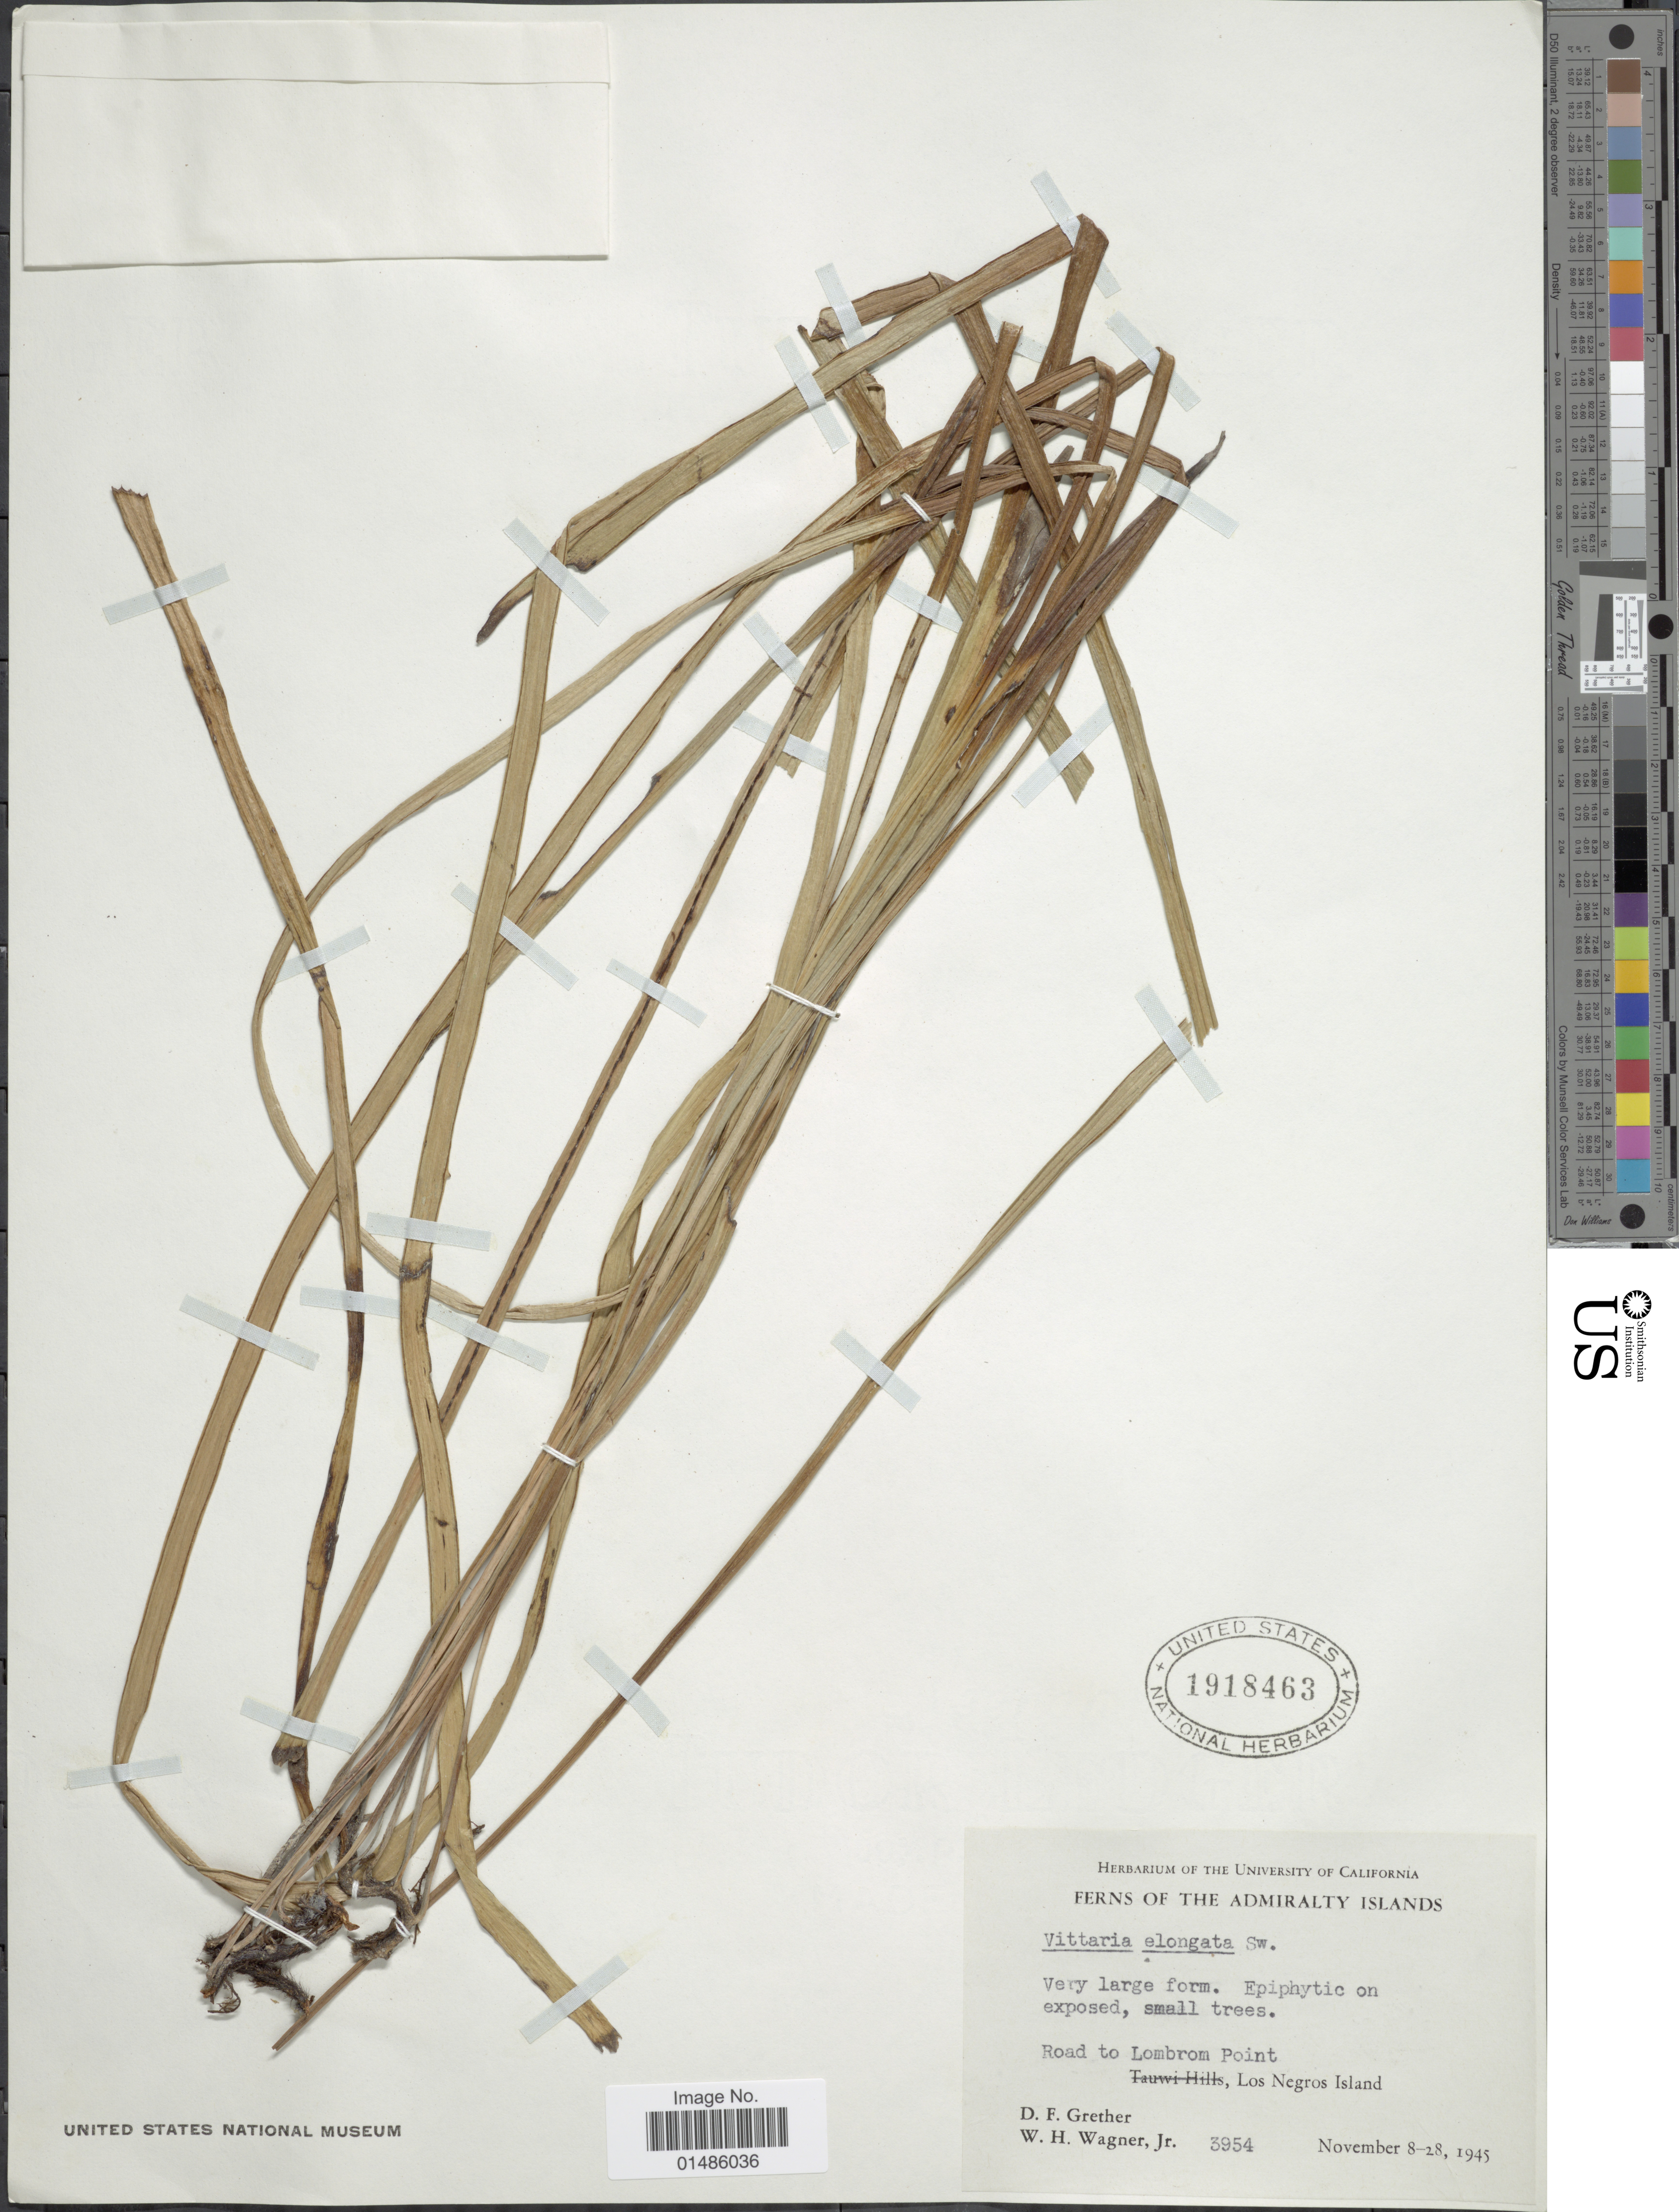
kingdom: Plantae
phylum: Tracheophyta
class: Polypodiopsida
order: Polypodiales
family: Pteridaceae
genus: Haplopteris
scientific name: Haplopteris elongata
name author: (Sw.) Crane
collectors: D. F. Grether & W. H. Wagner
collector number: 3954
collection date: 1945-11-08/1945-11-28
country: Papua New Guinea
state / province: Manus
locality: Admiralty Islands. Road to Lombrom Point, Los Negros Island.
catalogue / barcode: US 1918463